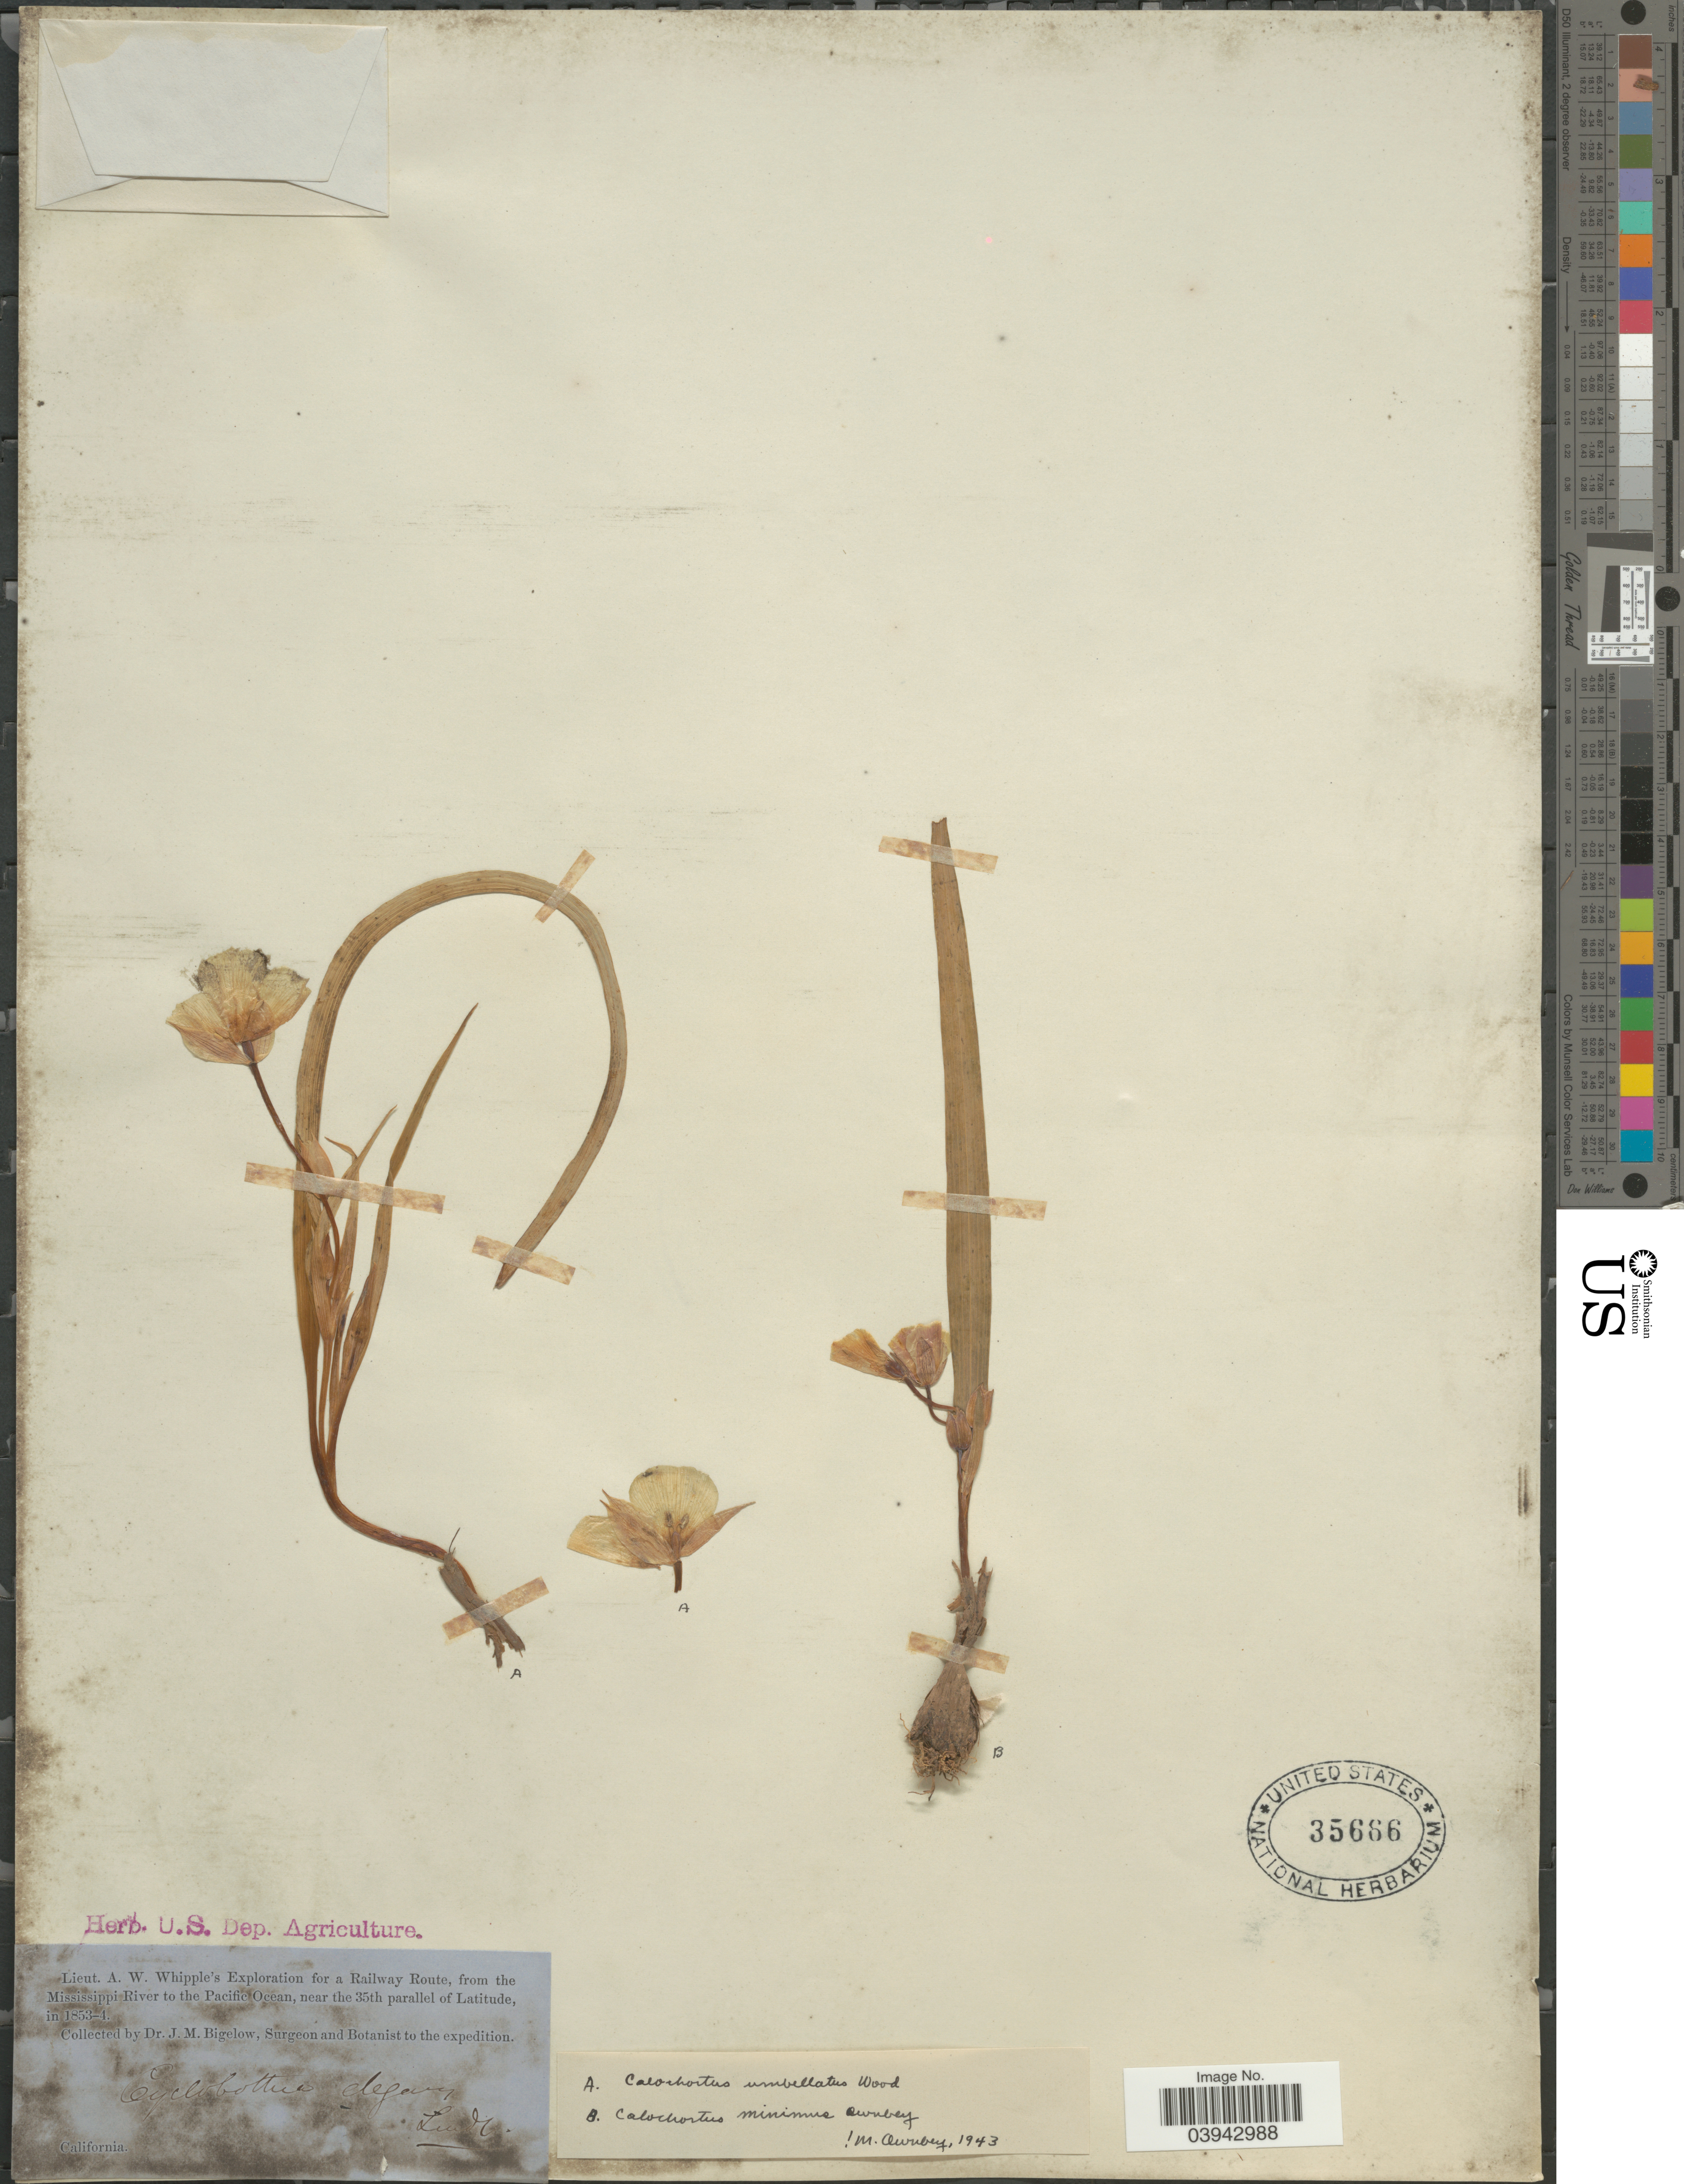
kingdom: Plantae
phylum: Tracheophyta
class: Liliopsida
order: Liliales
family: Liliaceae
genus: Calochortus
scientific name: Calochortus umbellatus A. Nelson, nom. illeg.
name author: A. Nelson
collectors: J. M. Bigelow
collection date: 1853/1854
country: United States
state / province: California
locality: The Mississippi River to the Pacific Ocean.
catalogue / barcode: US 35666